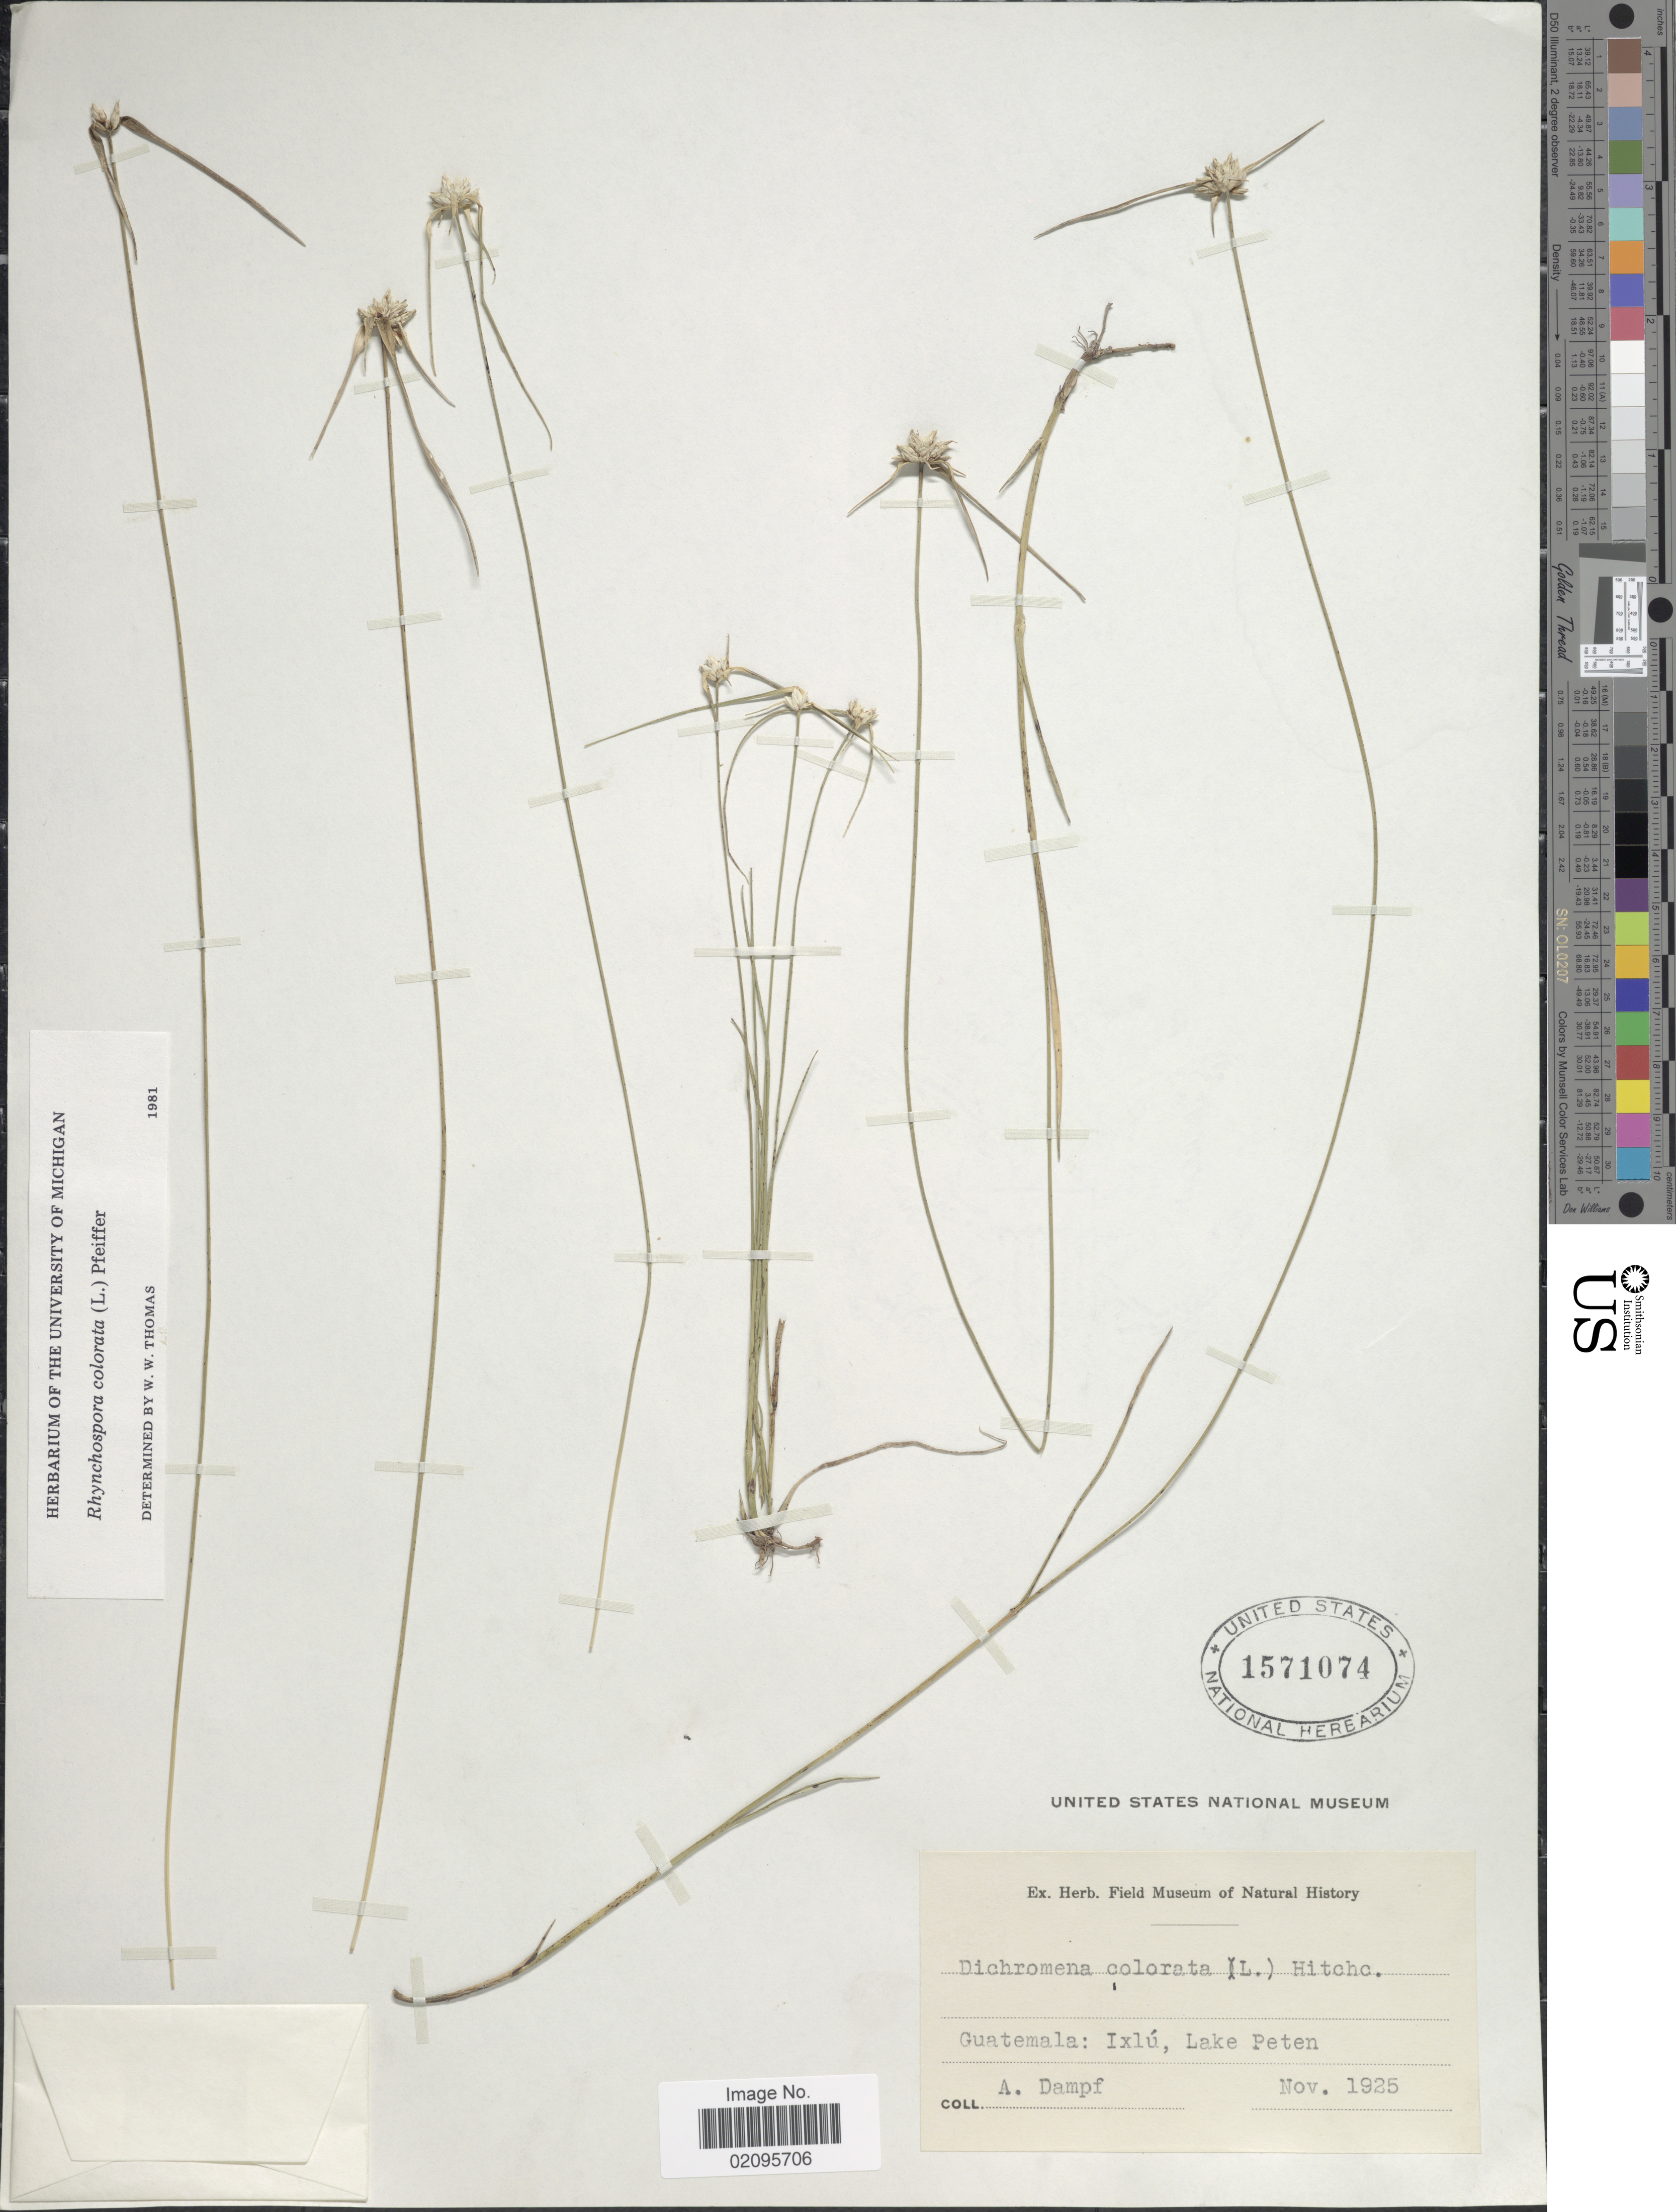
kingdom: Plantae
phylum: Tracheophyta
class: Liliopsida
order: Poales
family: Cyperaceae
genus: Rhynchospora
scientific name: Rhynchospora colorata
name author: (L.) H. Pfeiff.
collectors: R. Dampf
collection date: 1925-11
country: Guatemala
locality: Ixlu, Lake Peten.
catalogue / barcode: US 1571074